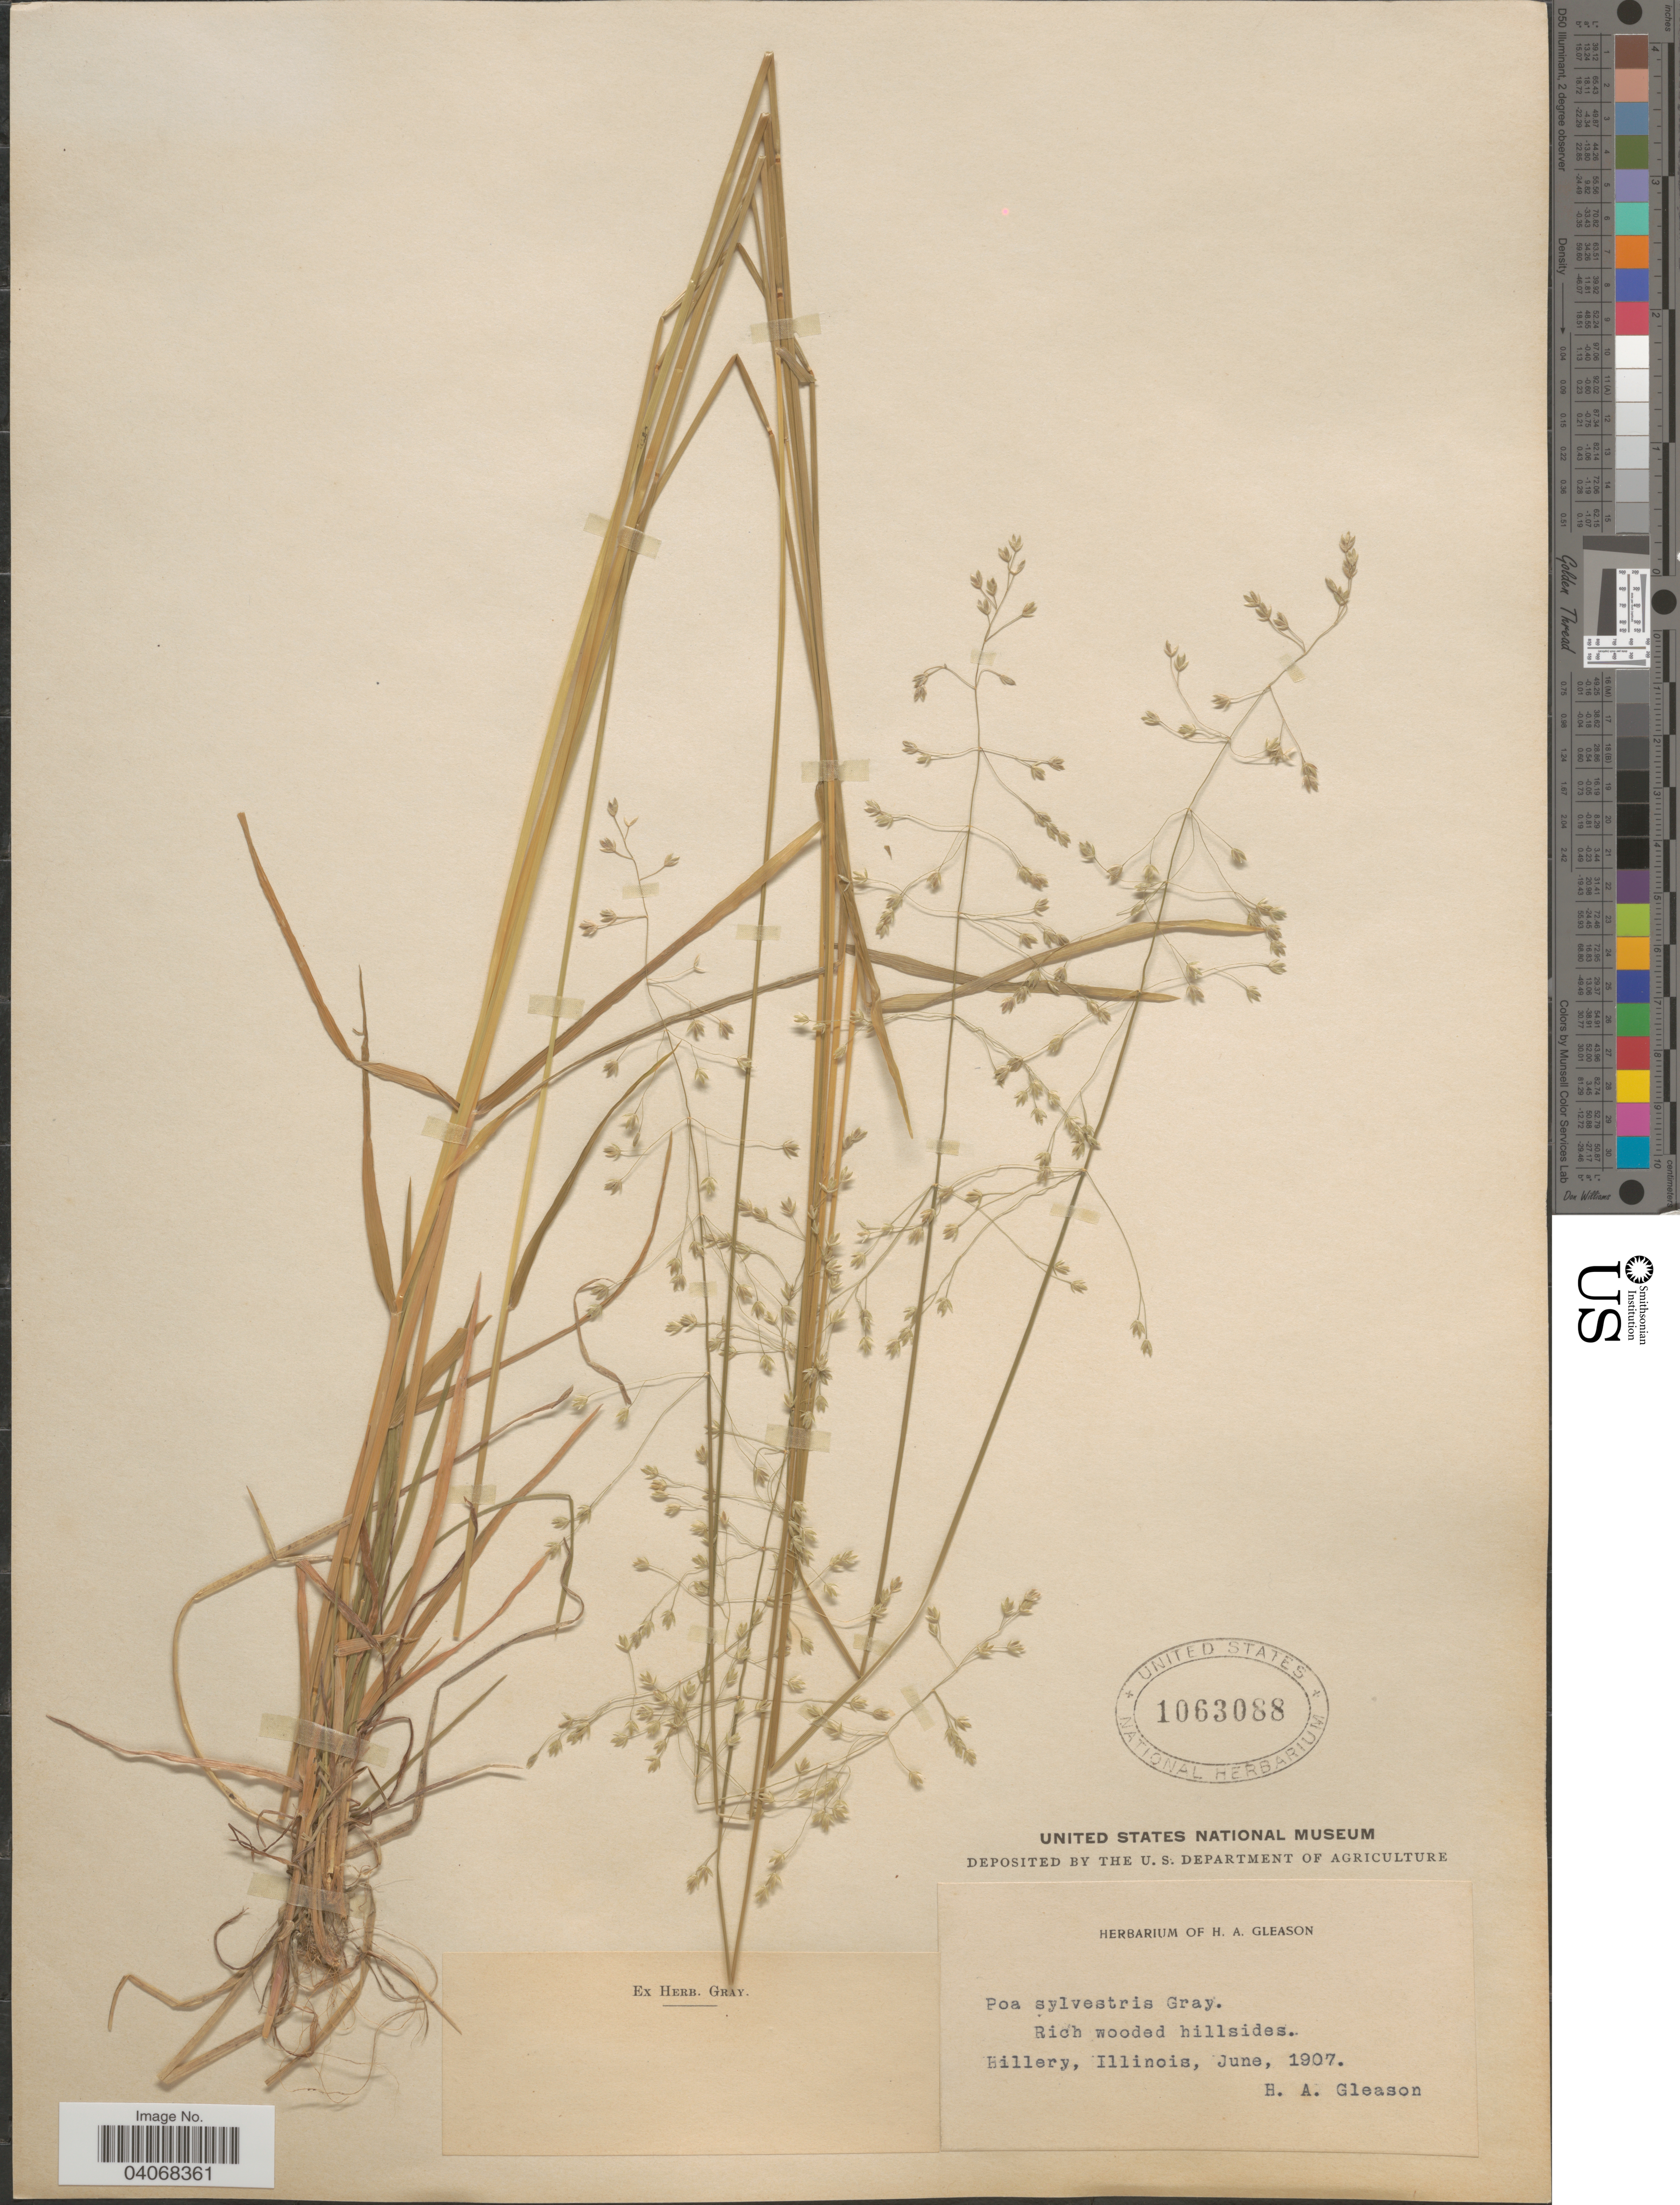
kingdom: Plantae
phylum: Tracheophyta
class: Liliopsida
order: Poales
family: Poaceae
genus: Poa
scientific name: Poa sylvestris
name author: A. Gray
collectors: H. A. Gleason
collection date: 1907-06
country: United States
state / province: Illinois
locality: Rich wooded hillsides. Hillery.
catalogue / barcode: US 1063088